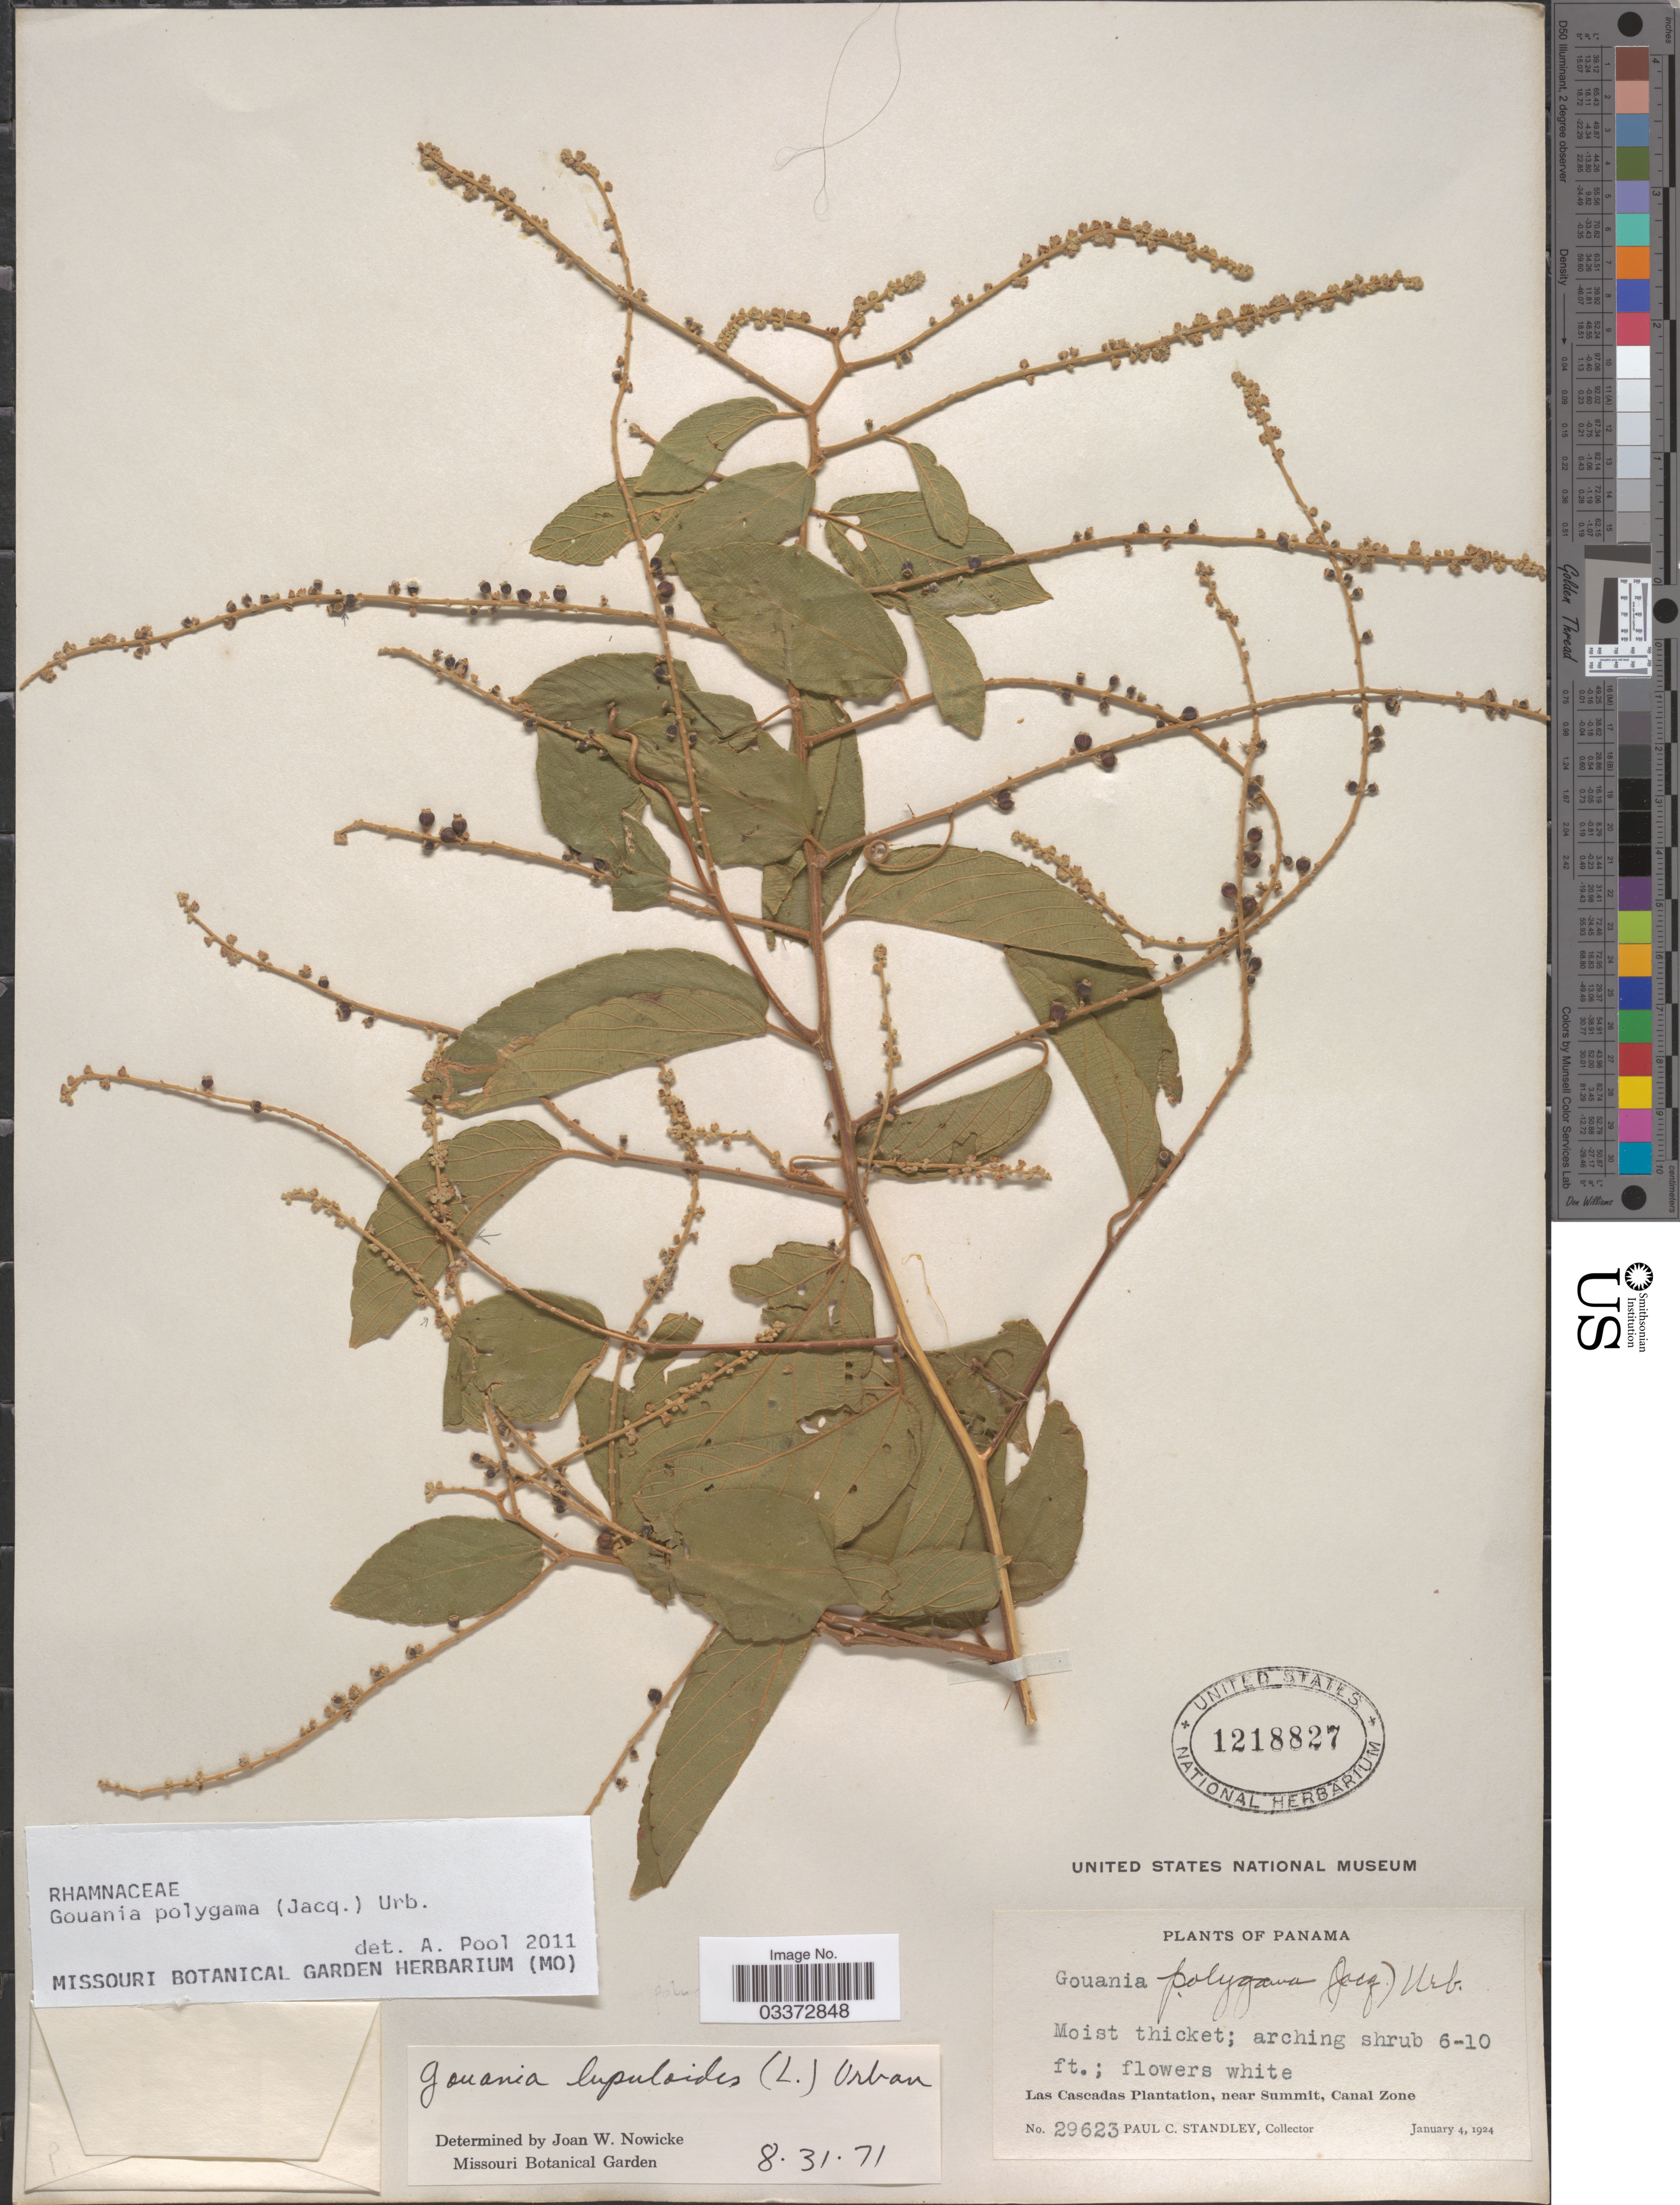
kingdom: Plantae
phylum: Tracheophyta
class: Magnoliopsida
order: Rosales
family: Rhamnaceae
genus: Gouania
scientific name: Gouania polygama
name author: (Jacq.) Urb.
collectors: P. C. Standley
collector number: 29623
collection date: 1924-01-04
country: Panama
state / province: Colón / Panamá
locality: Las Cascadas Plantation, near Summit.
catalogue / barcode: US 1218827